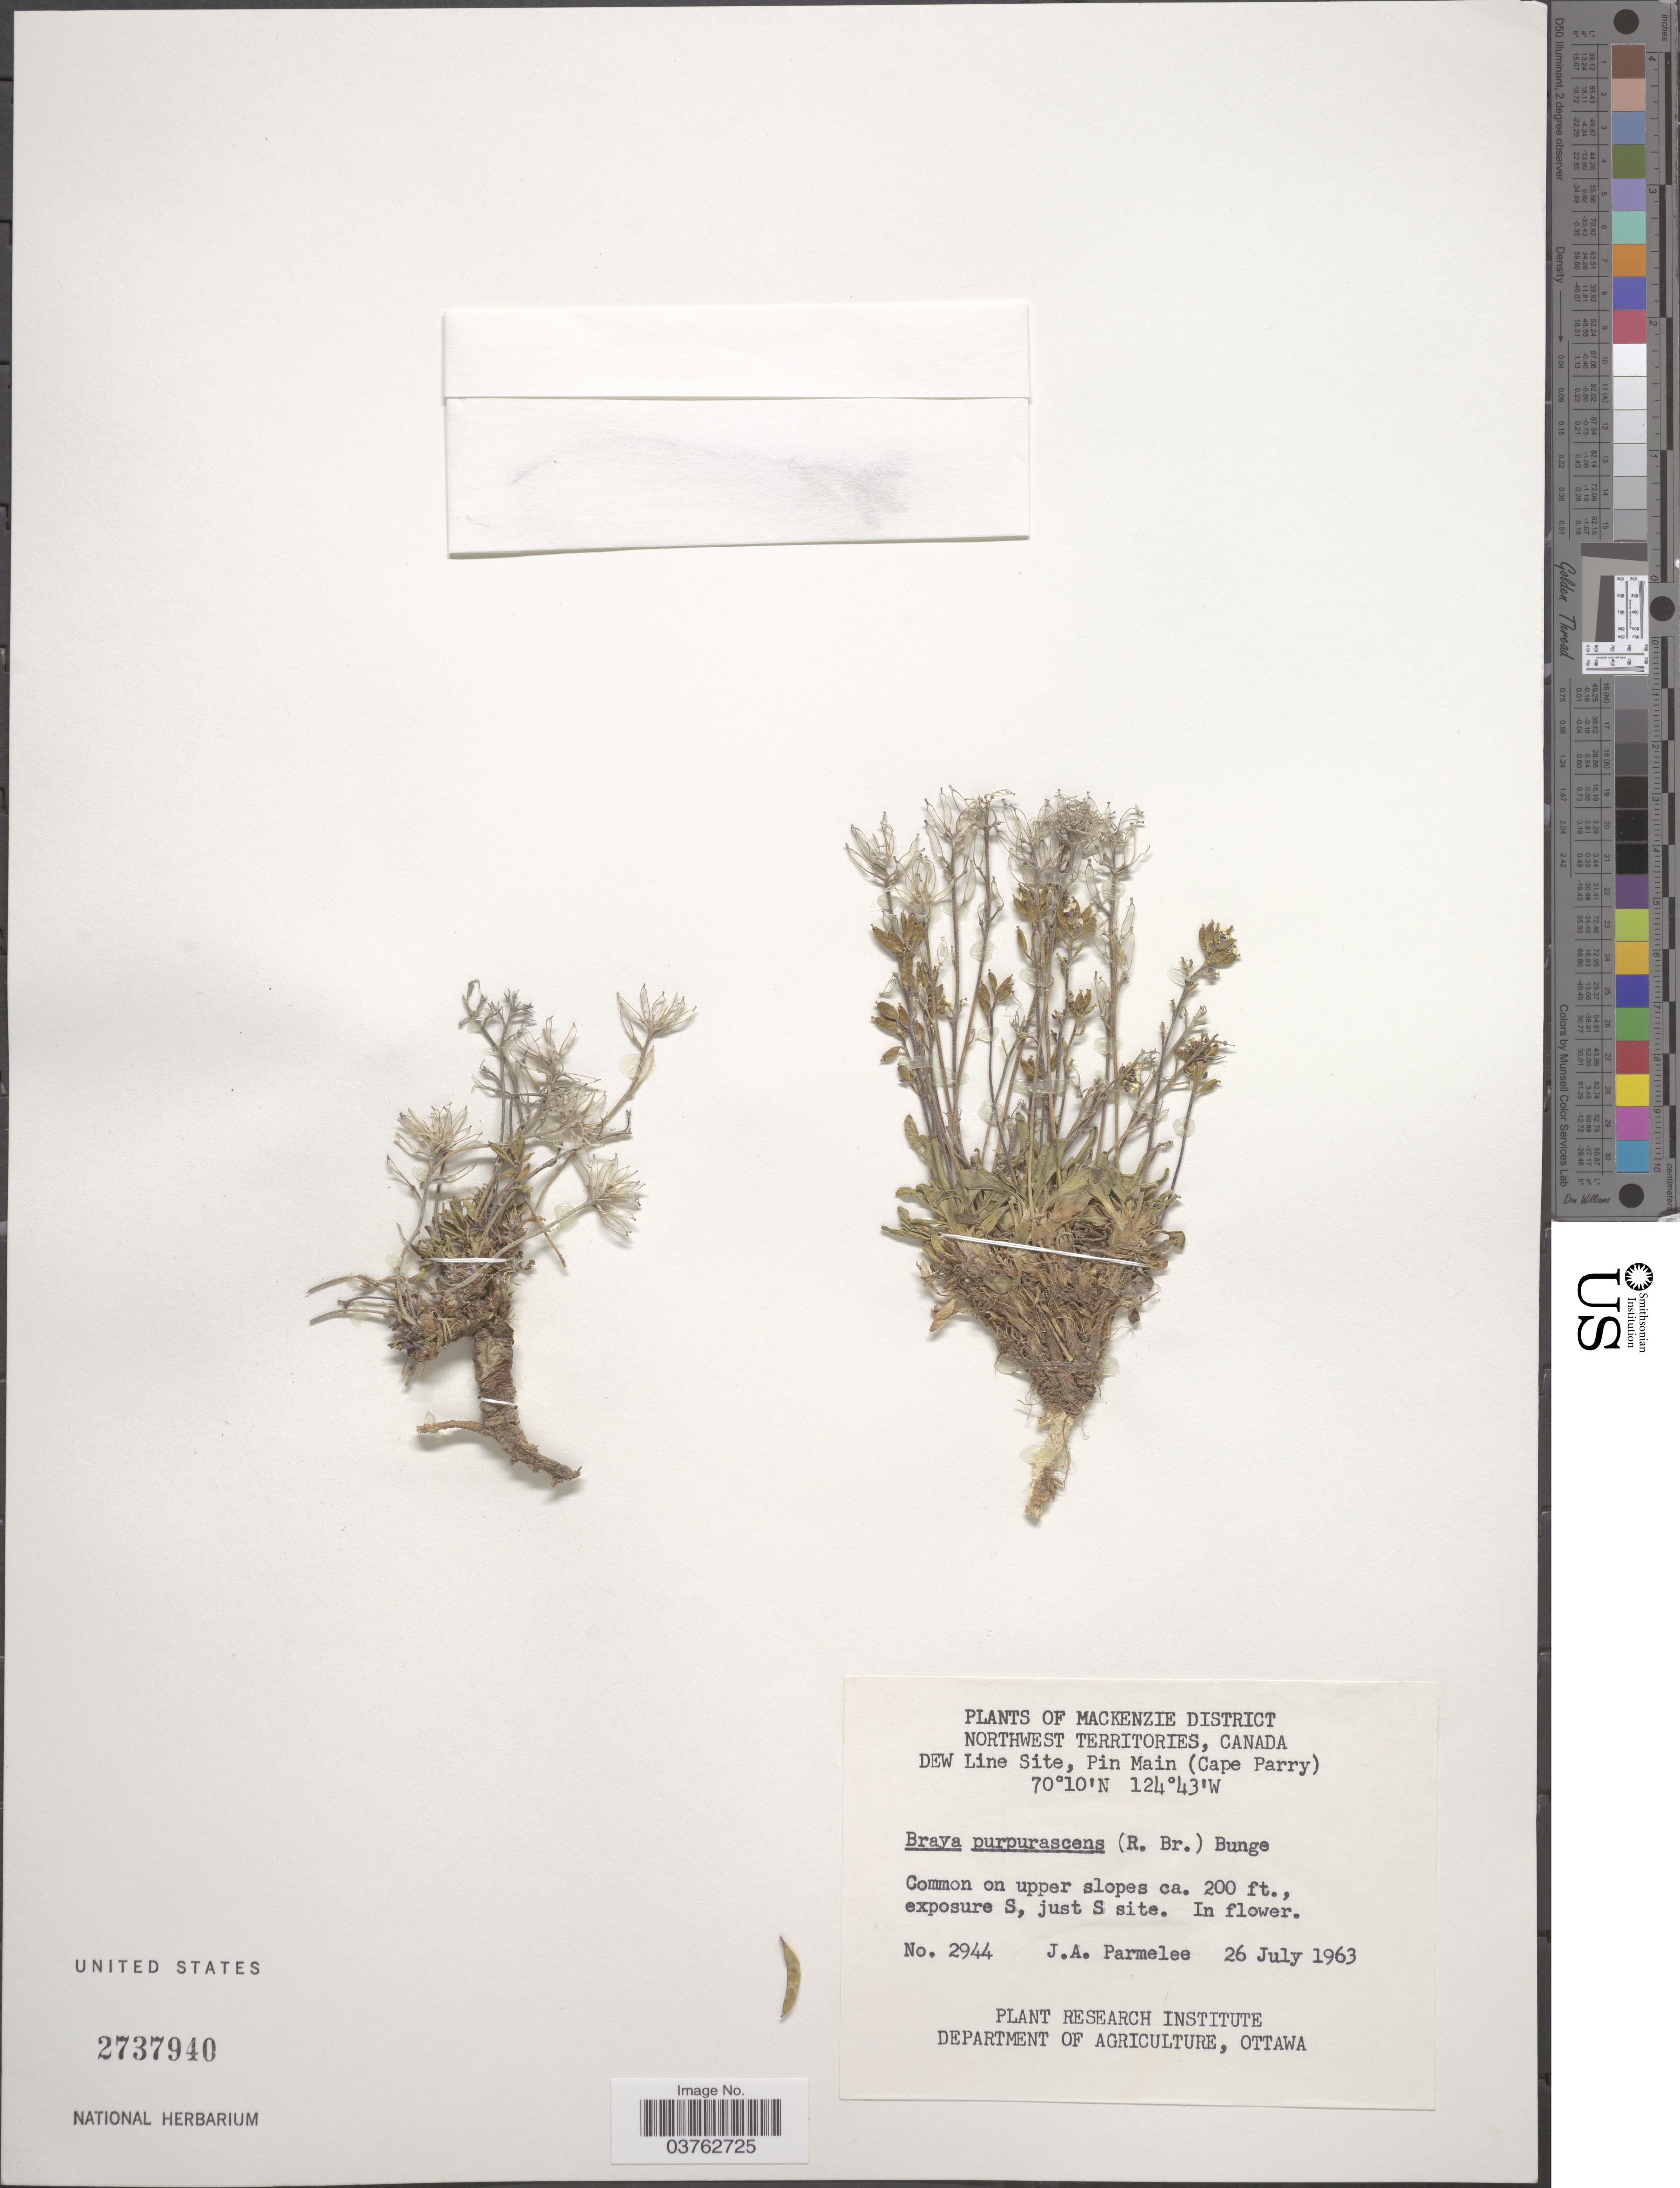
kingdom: Plantae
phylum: Tracheophyta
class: Magnoliopsida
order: Brassicales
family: Brassicaceae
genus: Braya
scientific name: Braya purpurascens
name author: (R. Br.) Bunge ex Ledeb.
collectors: J. A. Parmelee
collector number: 2944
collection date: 1963-07-26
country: Canada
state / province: Northwest Territories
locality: Mackenzie District. Dew Line Site, Pin Main (Cape Parry). Common on upper slopes, exposure S, just S site.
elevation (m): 61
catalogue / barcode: US 2737940